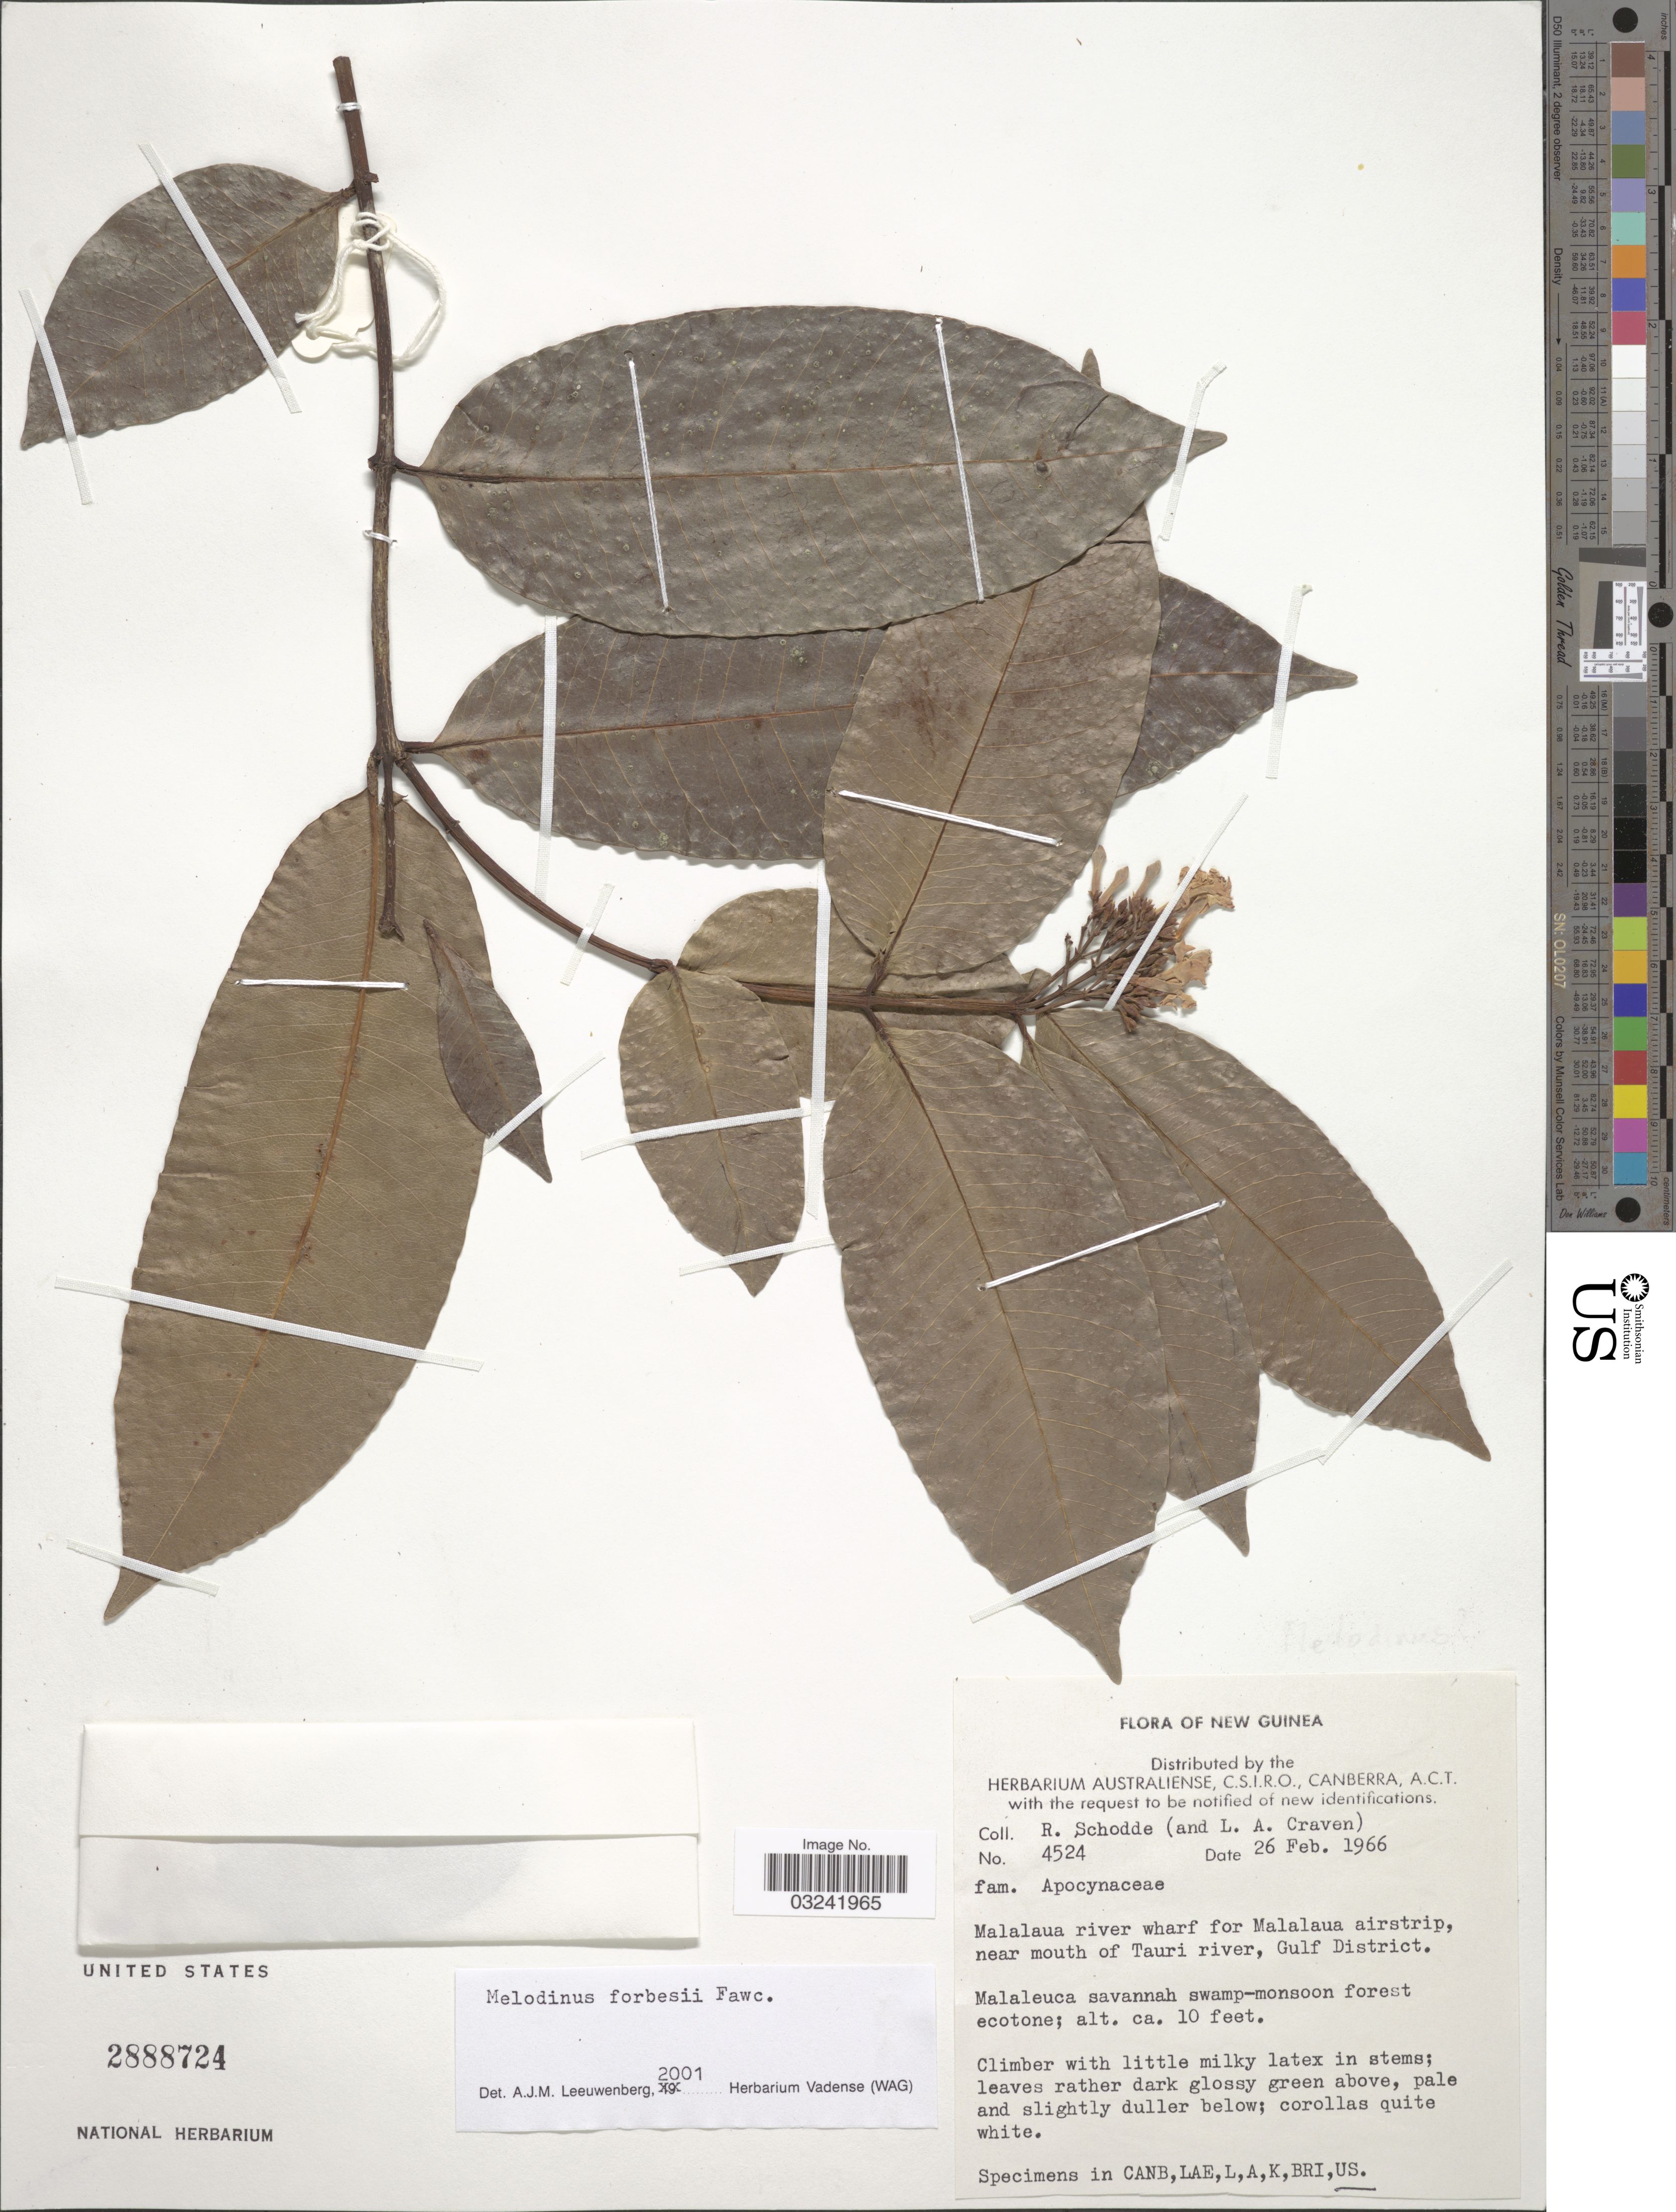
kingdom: Plantae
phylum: Tracheophyta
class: Magnoliopsida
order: Gentianales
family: Apocynaceae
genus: Melodinus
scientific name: Melodinus forbesii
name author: Fawc.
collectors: R. Schodde & L. A. Craven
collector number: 4524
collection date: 1966-02-26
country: Papua New Guinea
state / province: Gulf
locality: New Guinea. Malalaua river wharf for Malalaua airstrip, near mouth of Tauri river, Gulf District.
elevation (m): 3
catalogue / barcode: US 2888724